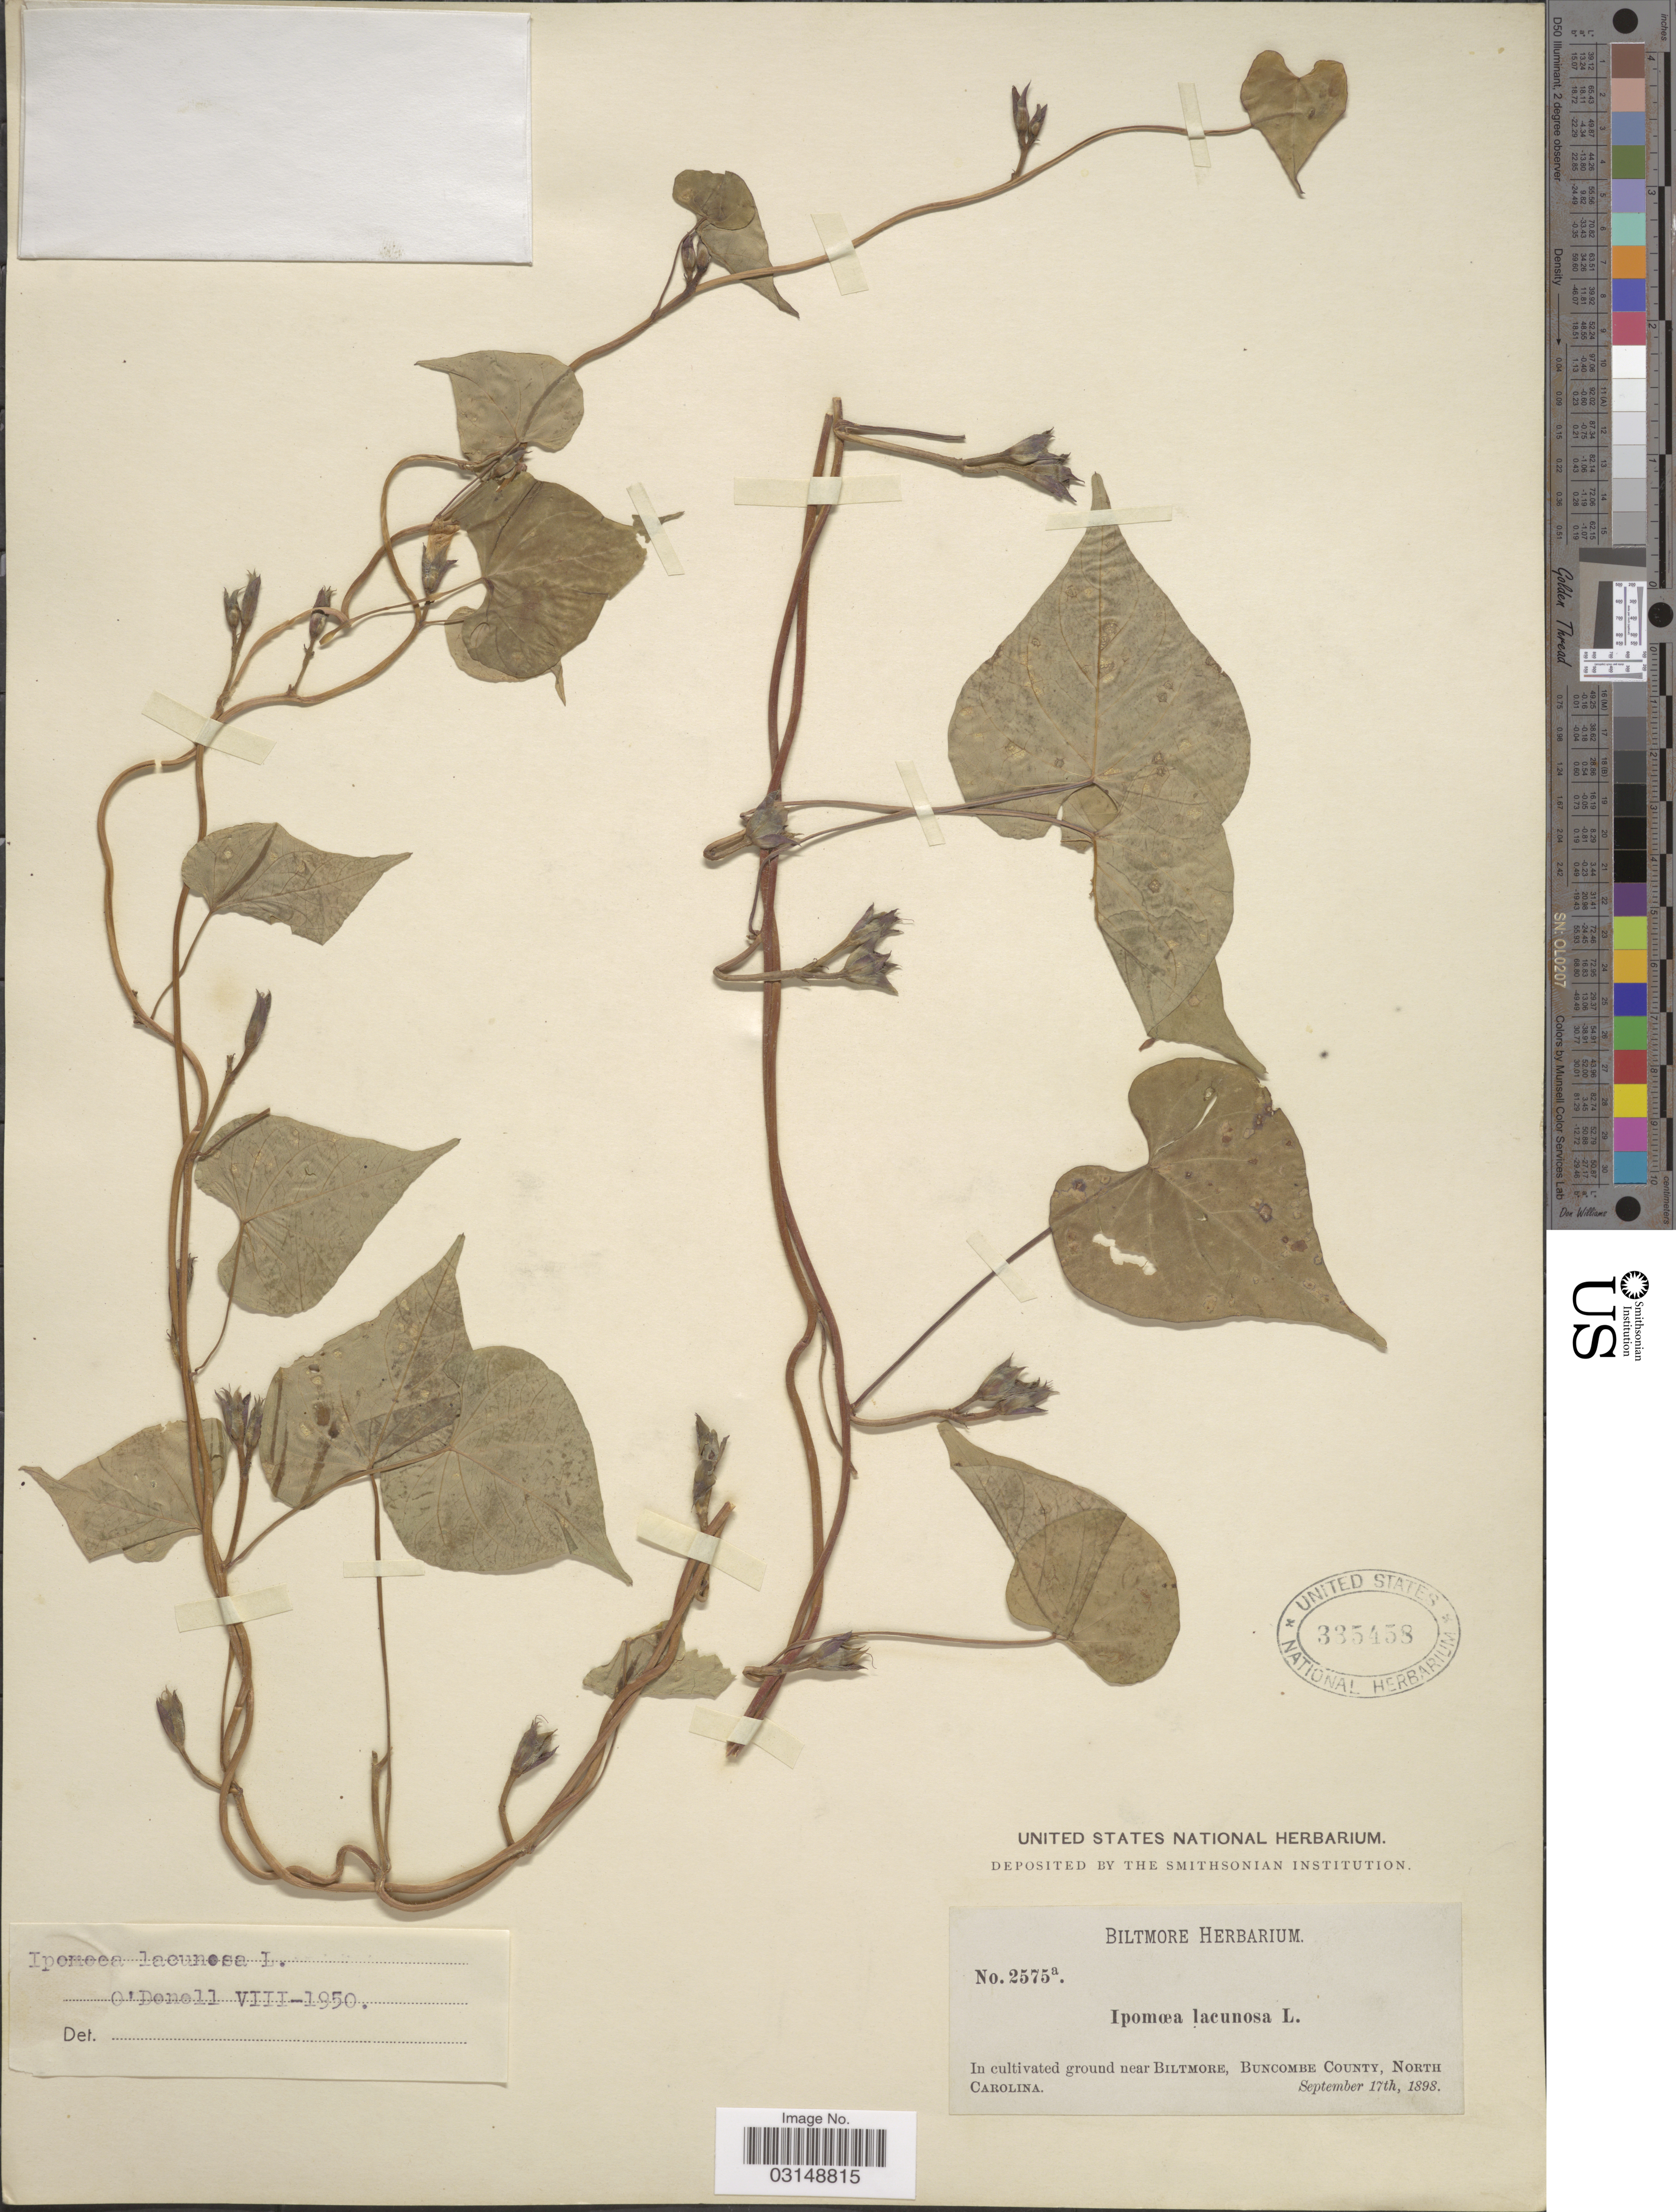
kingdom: Plantae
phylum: Tracheophyta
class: Magnoliopsida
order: Solanales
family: Convolvulaceae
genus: Ipomoea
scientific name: Ipomoea lacunosa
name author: L.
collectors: ex herb. Biltmore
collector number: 2575a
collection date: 1898-09-17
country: United States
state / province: North Carolina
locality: Near Biltmore, Buncombe County.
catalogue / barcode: US 335458